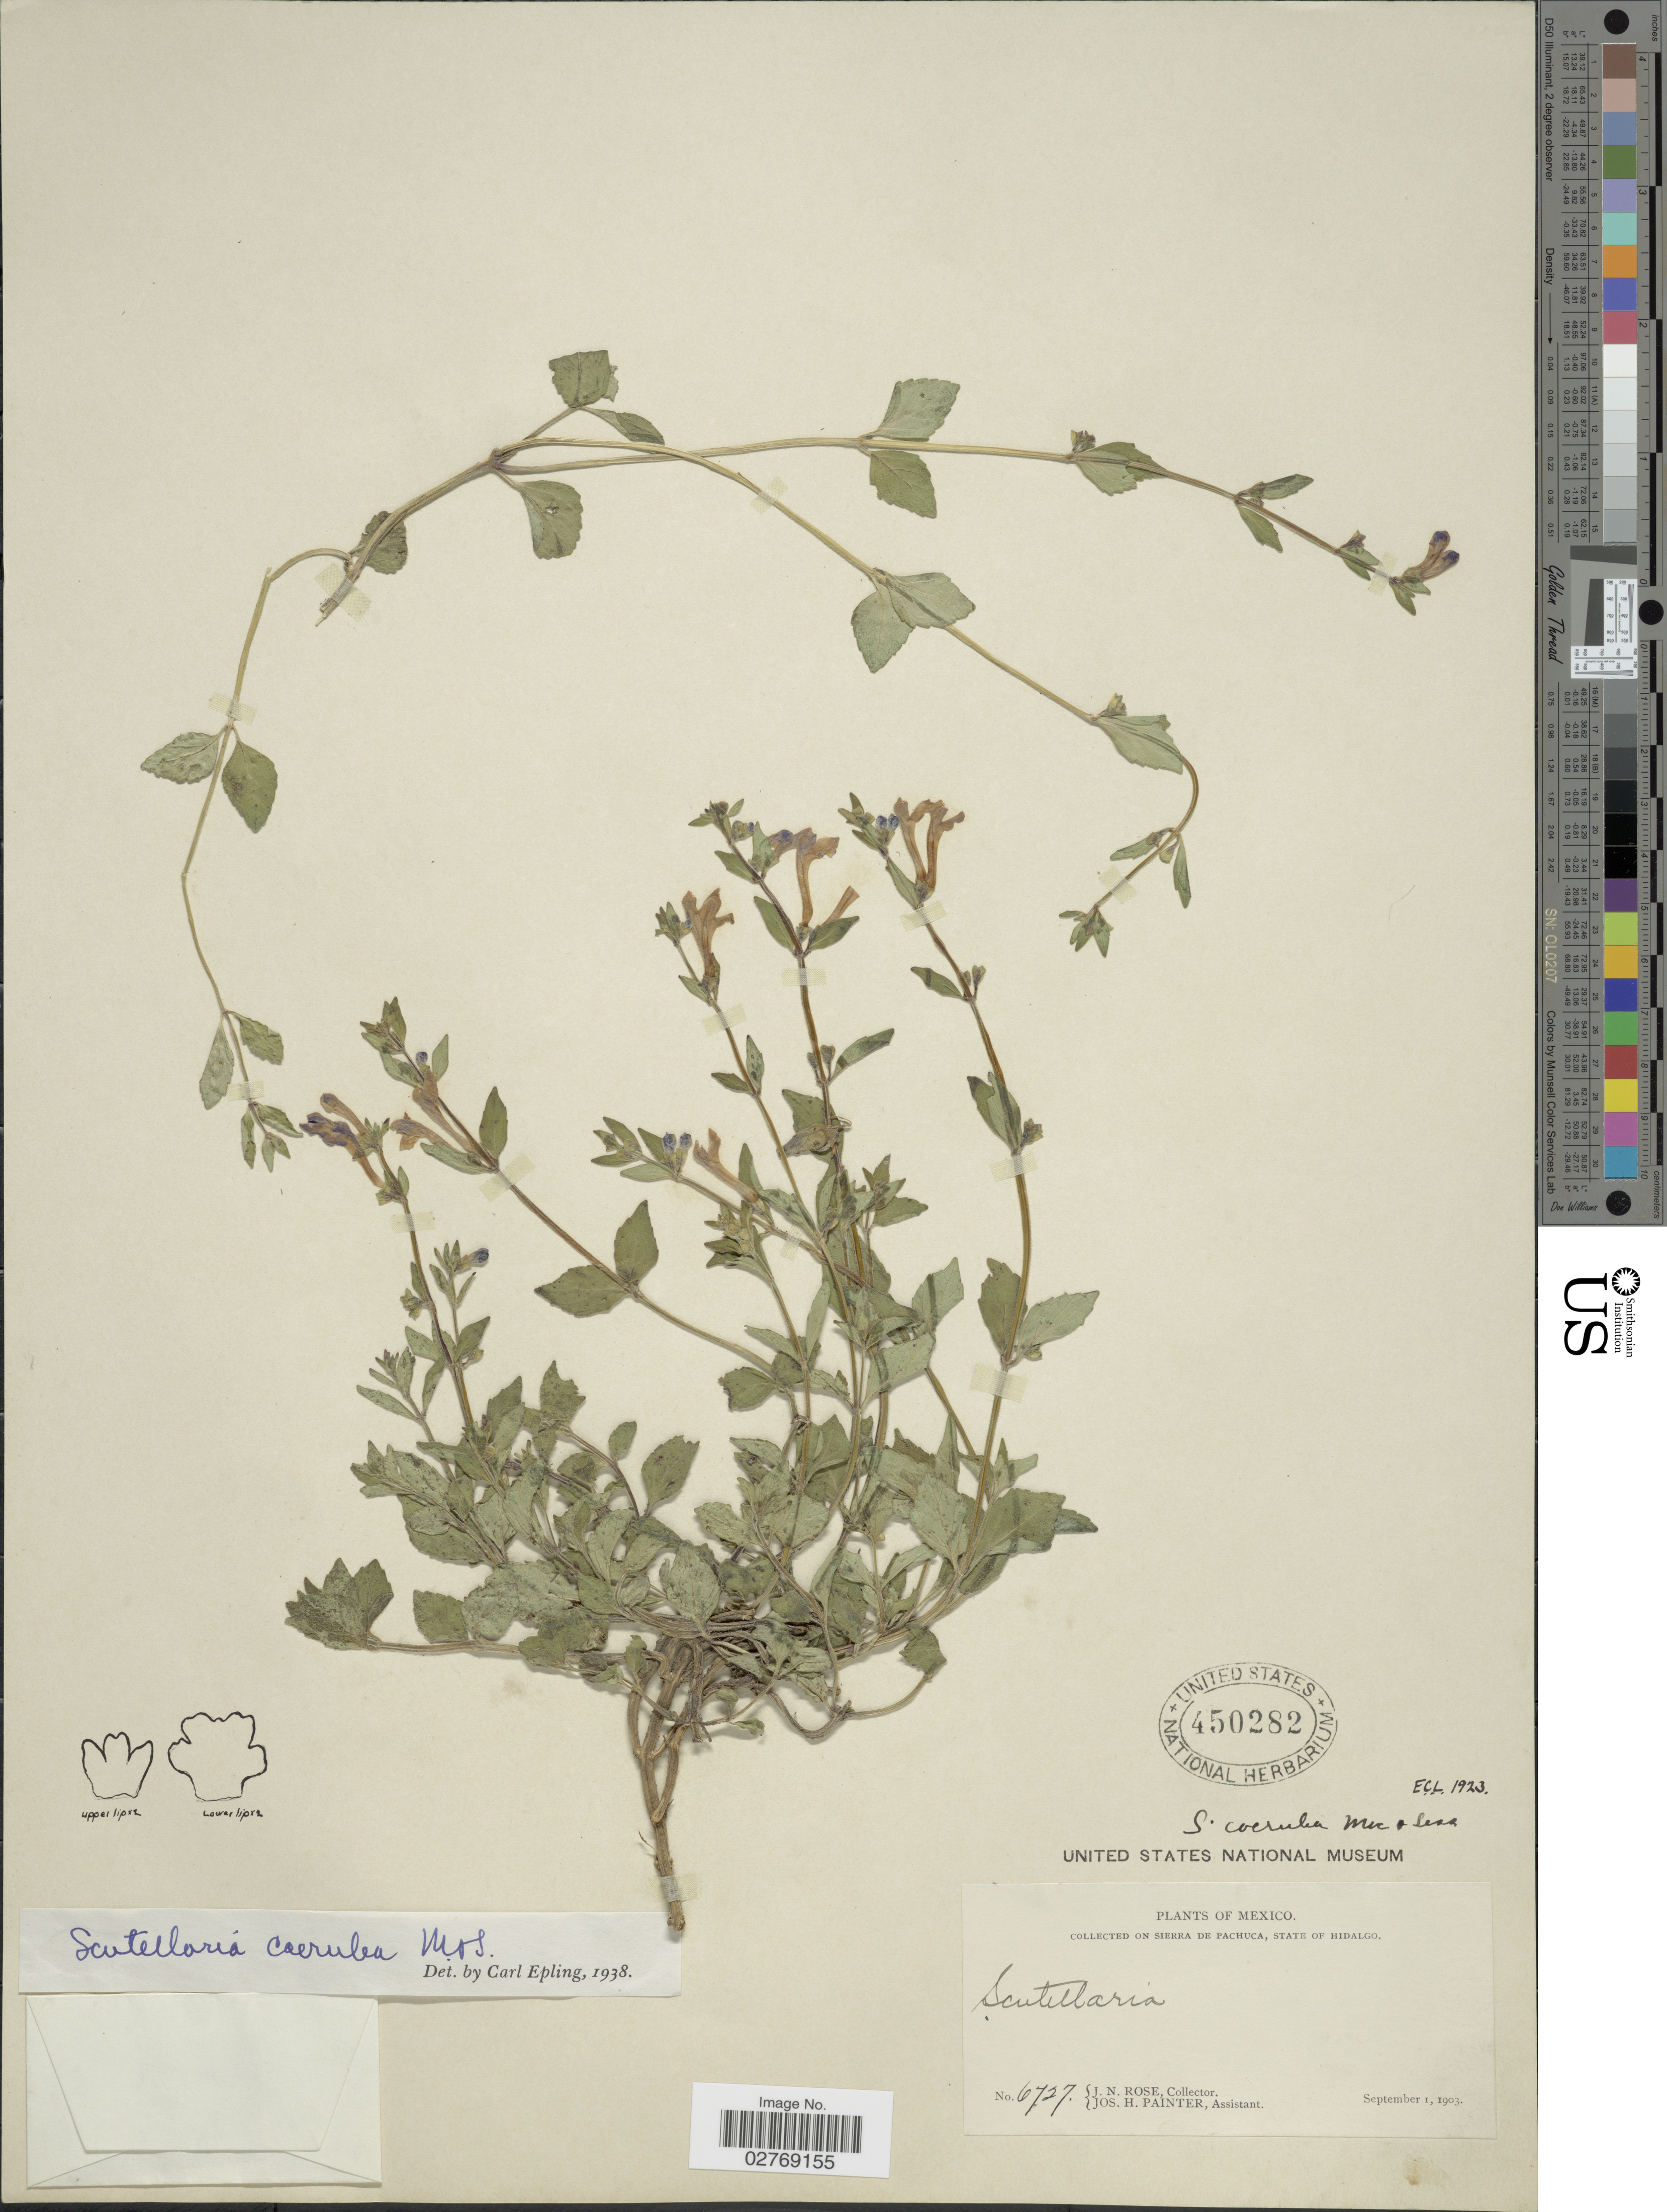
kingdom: Plantae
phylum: Tracheophyta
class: Magnoliopsida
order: Lamiales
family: Lamiaceae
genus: Scutellaria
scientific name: Scutellaria dumetorum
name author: Schltdl.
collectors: J. N. Rose & J. H. Painter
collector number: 6727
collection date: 1903-09-01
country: Mexico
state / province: Hidalgo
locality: On Sierra de Pachuca.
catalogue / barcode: US 450282